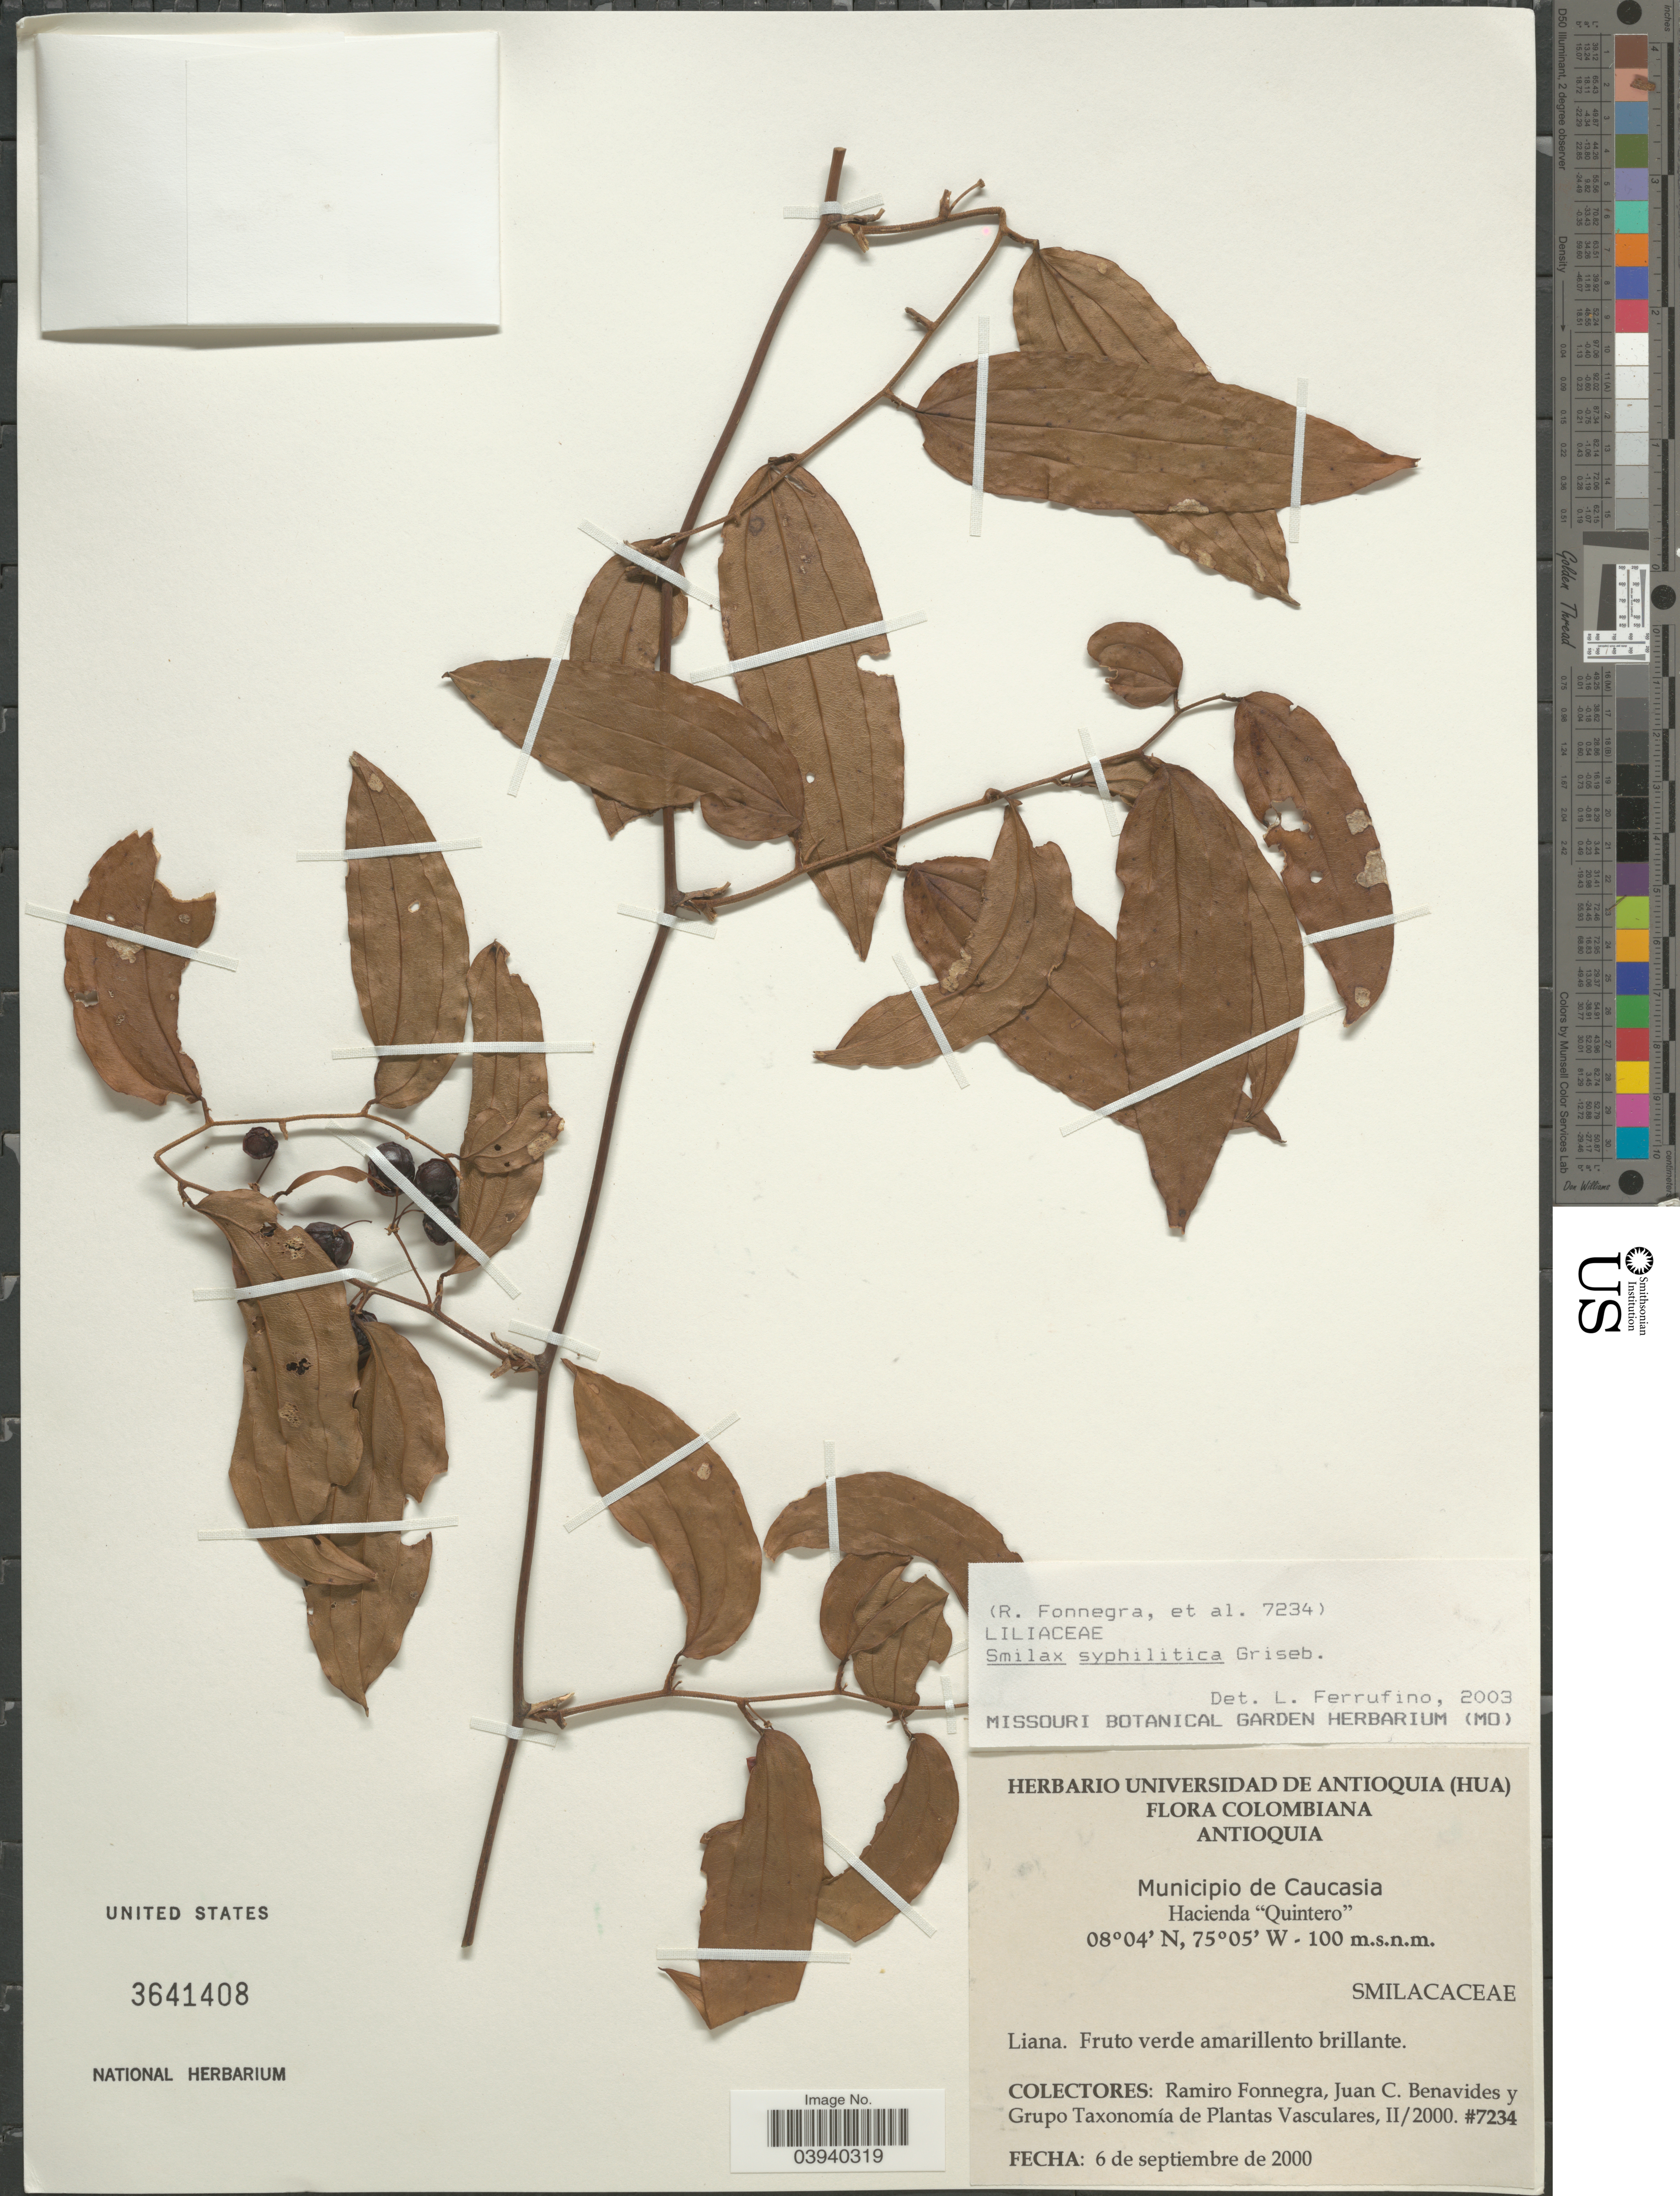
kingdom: Plantae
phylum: Tracheophyta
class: Liliopsida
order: Liliales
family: Smilacaceae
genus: Smilax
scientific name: Smilax syphilitica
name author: Humb. & Bonpl.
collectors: R. Fonnegra G., J. Benavides & Grupo Taxonomía de Plantas Vasculares II/2000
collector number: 7234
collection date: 2000-09-06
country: Colombia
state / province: Antioquia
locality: Municipio de Caucasia. Hacienda "Quintero".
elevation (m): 100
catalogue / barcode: US 3641408